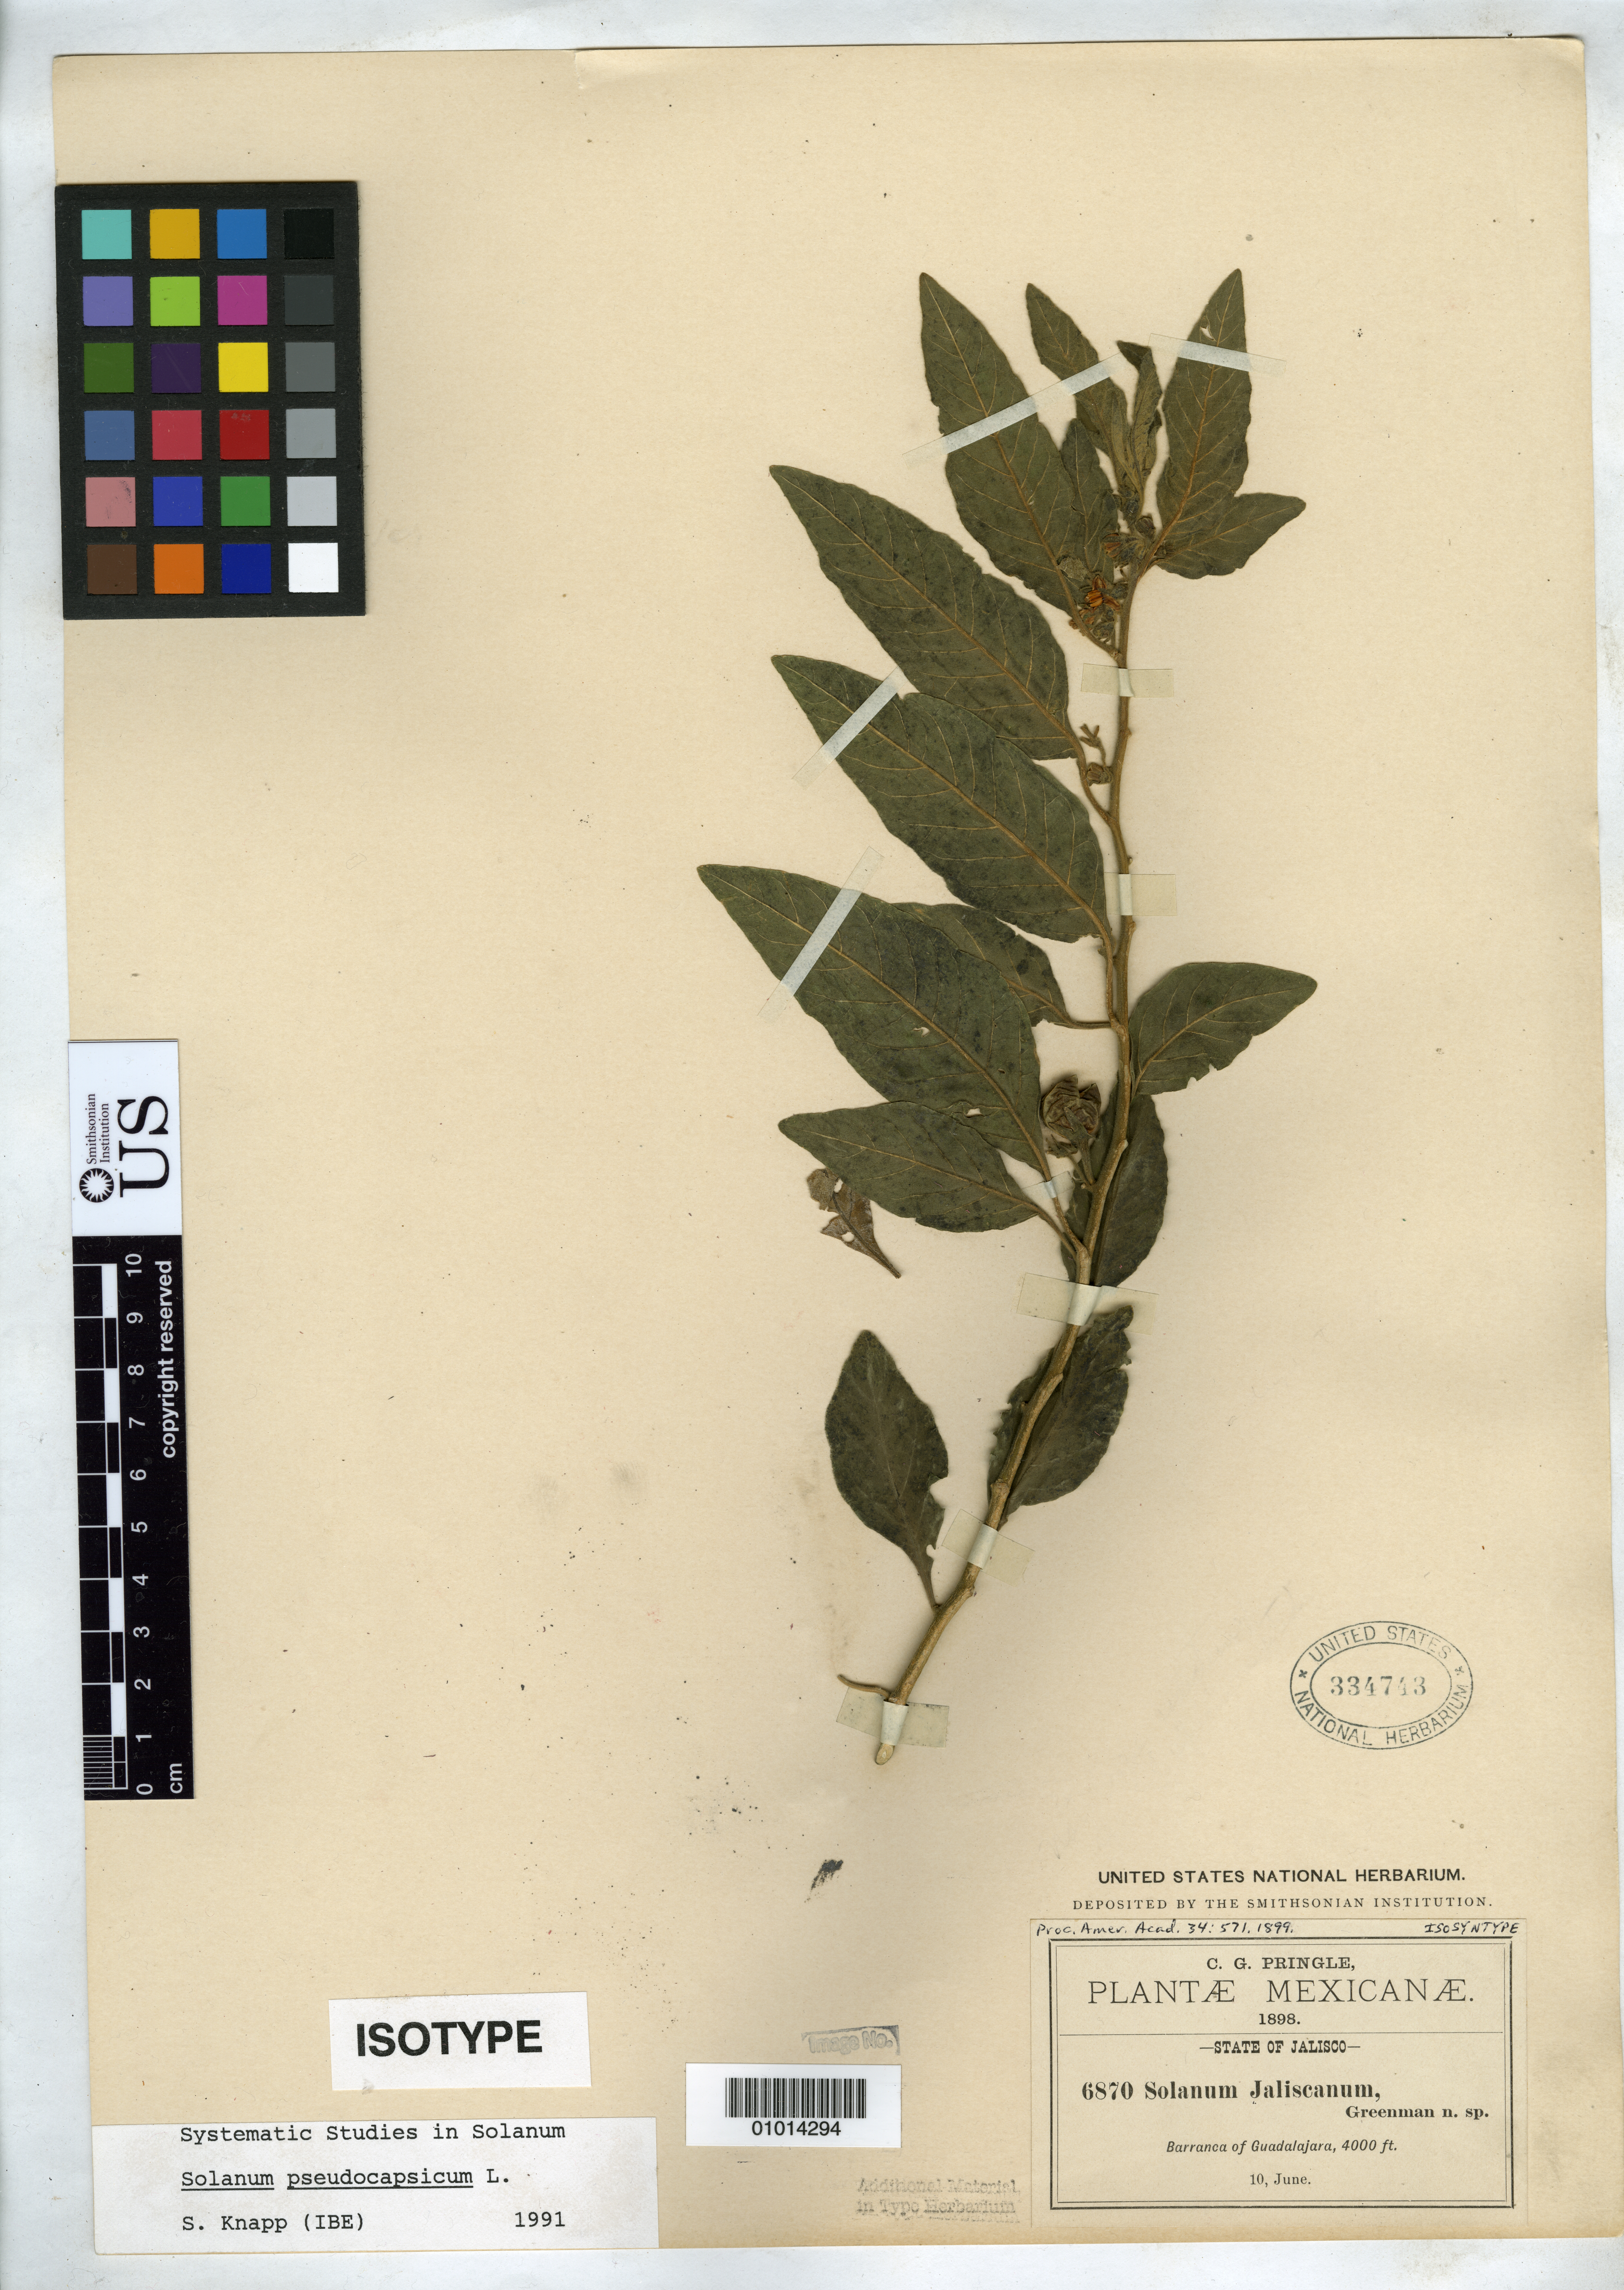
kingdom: Plantae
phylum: Tracheophyta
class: Magnoliopsida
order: Solanales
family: Solanaceae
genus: Solanum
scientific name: Solanum jaliscanum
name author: Greenm.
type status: Isosyntype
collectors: C. G. Pringle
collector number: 6870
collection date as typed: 10 Jun 1898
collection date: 1898-06-10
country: Mexico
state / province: Jalisco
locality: Barranca of Guadalajara.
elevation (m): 1219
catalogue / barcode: US 334743